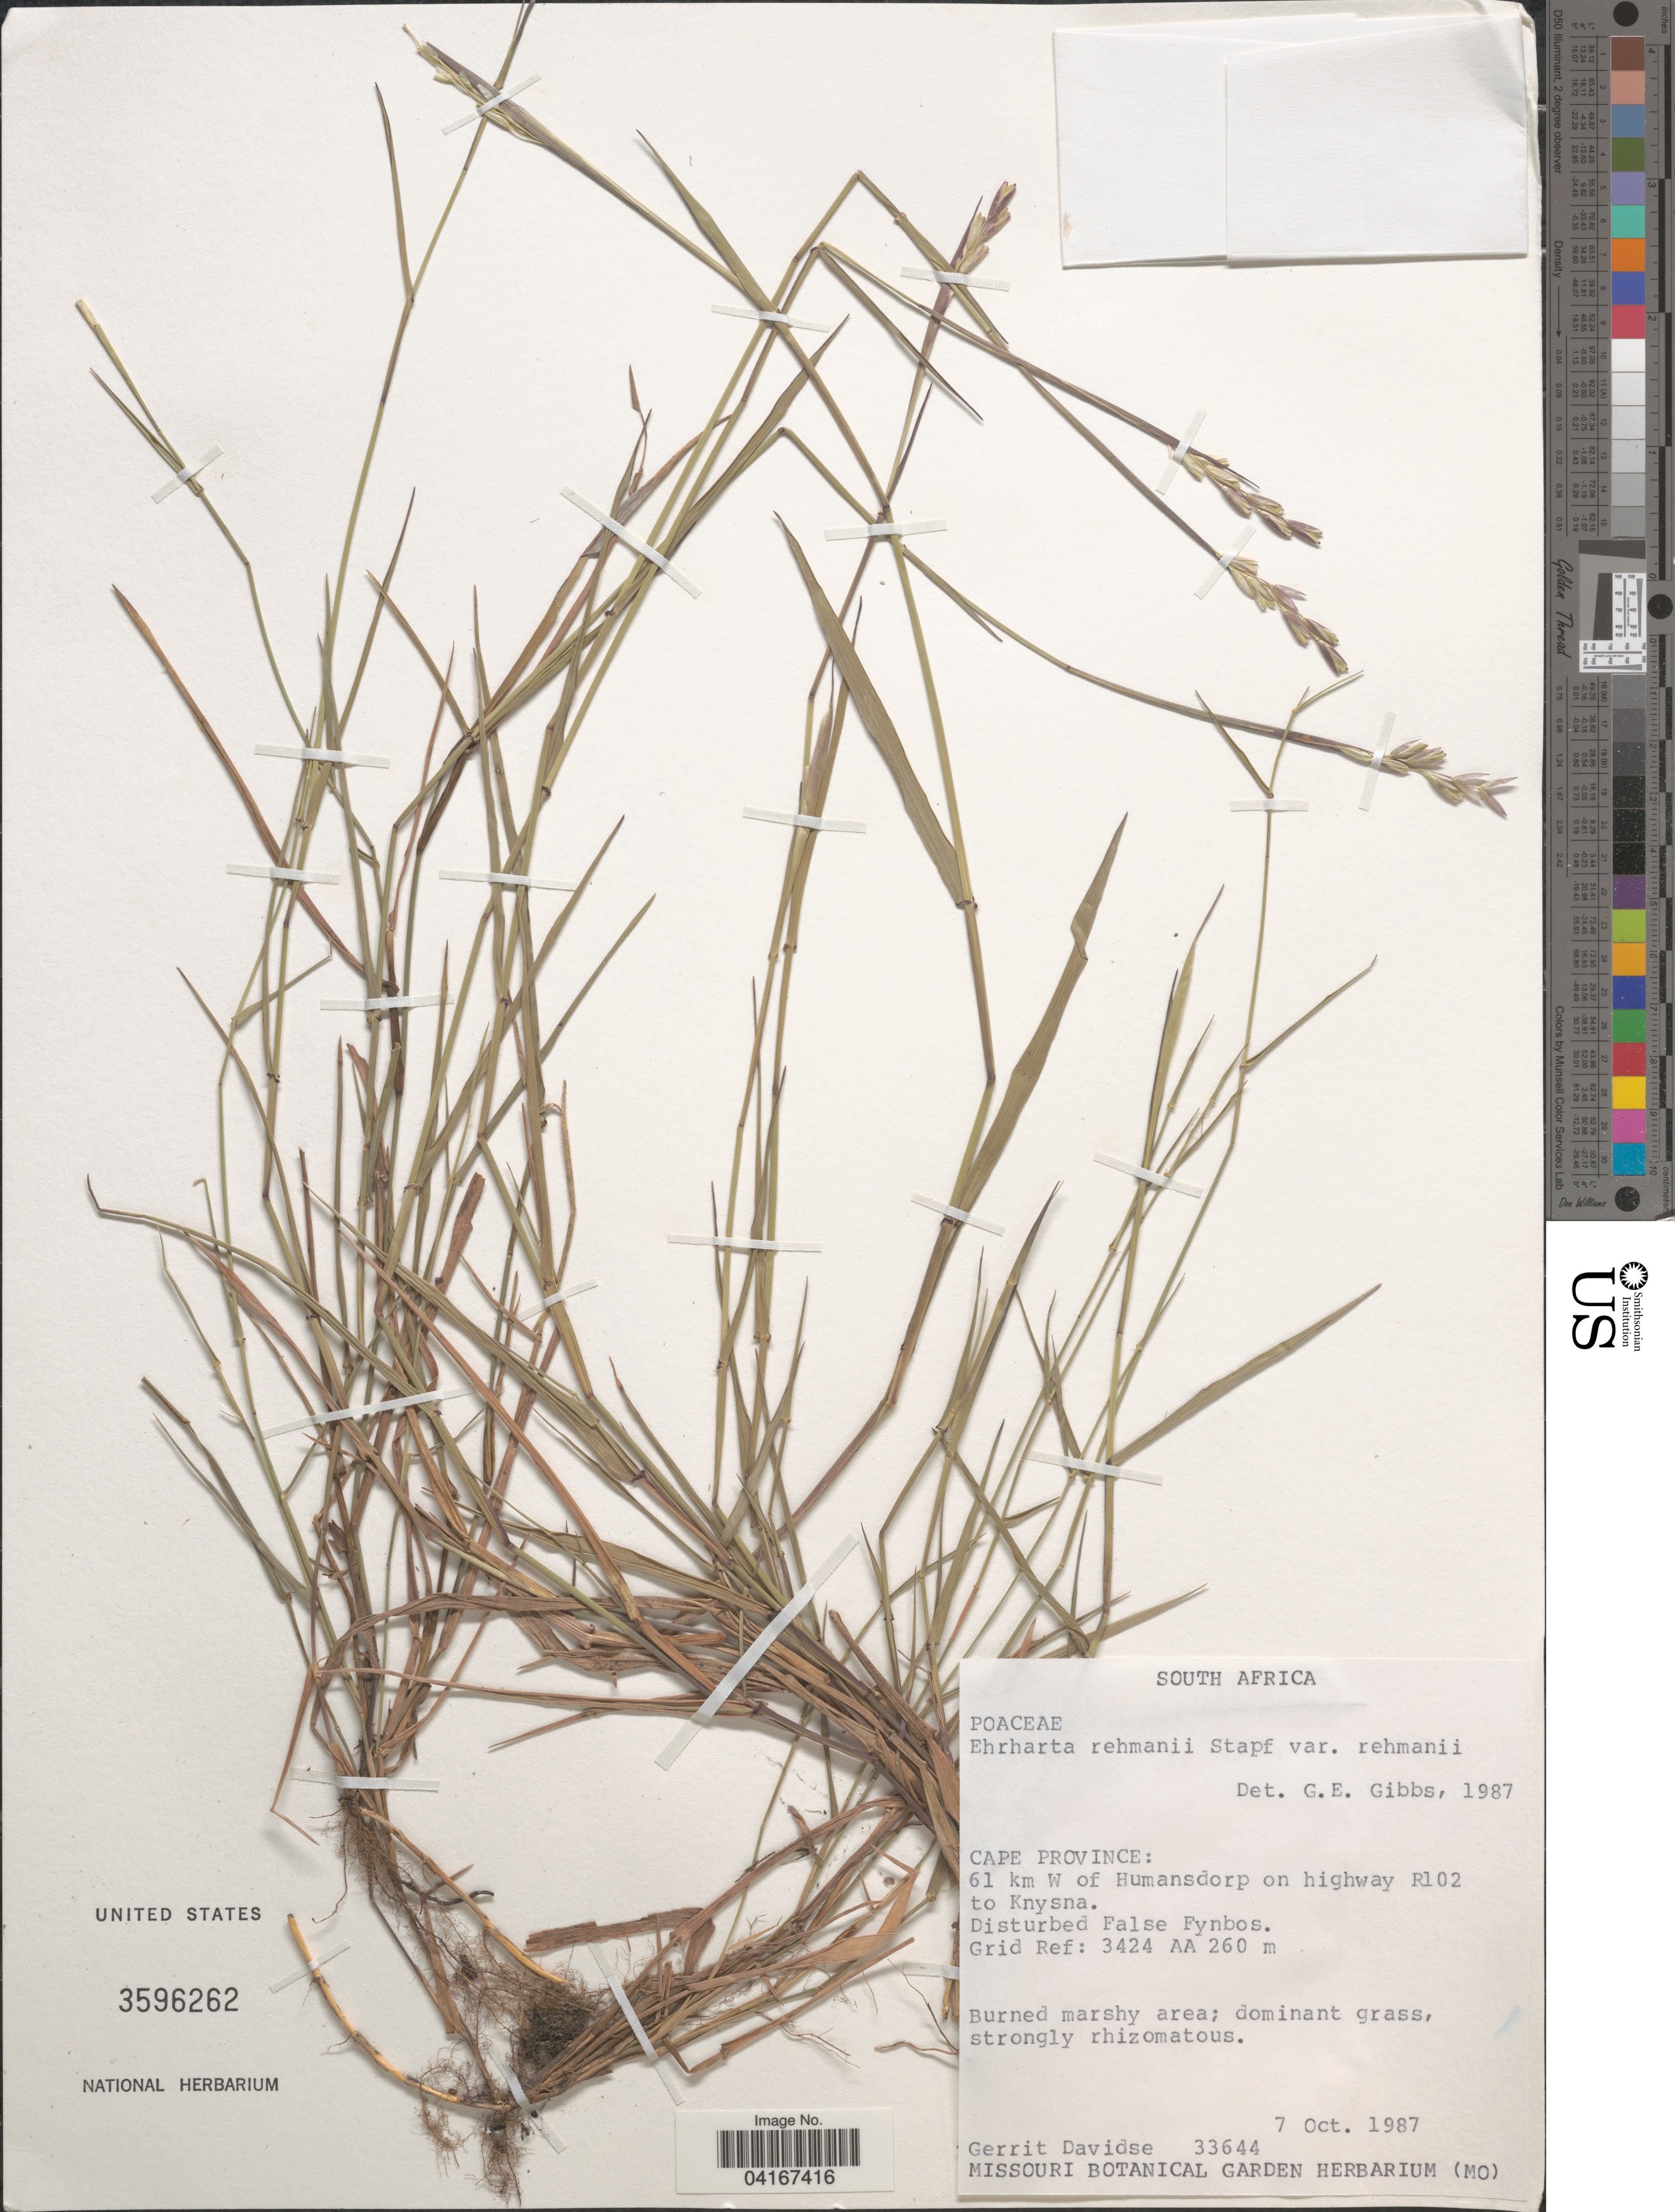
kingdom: Plantae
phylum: Tracheophyta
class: Liliopsida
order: Poales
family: Poaceae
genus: Ehrharta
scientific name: Ehrharta rehmannii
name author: Stapf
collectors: G. Davidse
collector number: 33644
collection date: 1987-10-07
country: South Africa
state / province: Eastern Cape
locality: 61 km W of Humansdorp on highway R102 to Knysna. Disturbed False Fynbos. Grid Ref: 3424 AA.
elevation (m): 260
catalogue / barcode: US 3596262